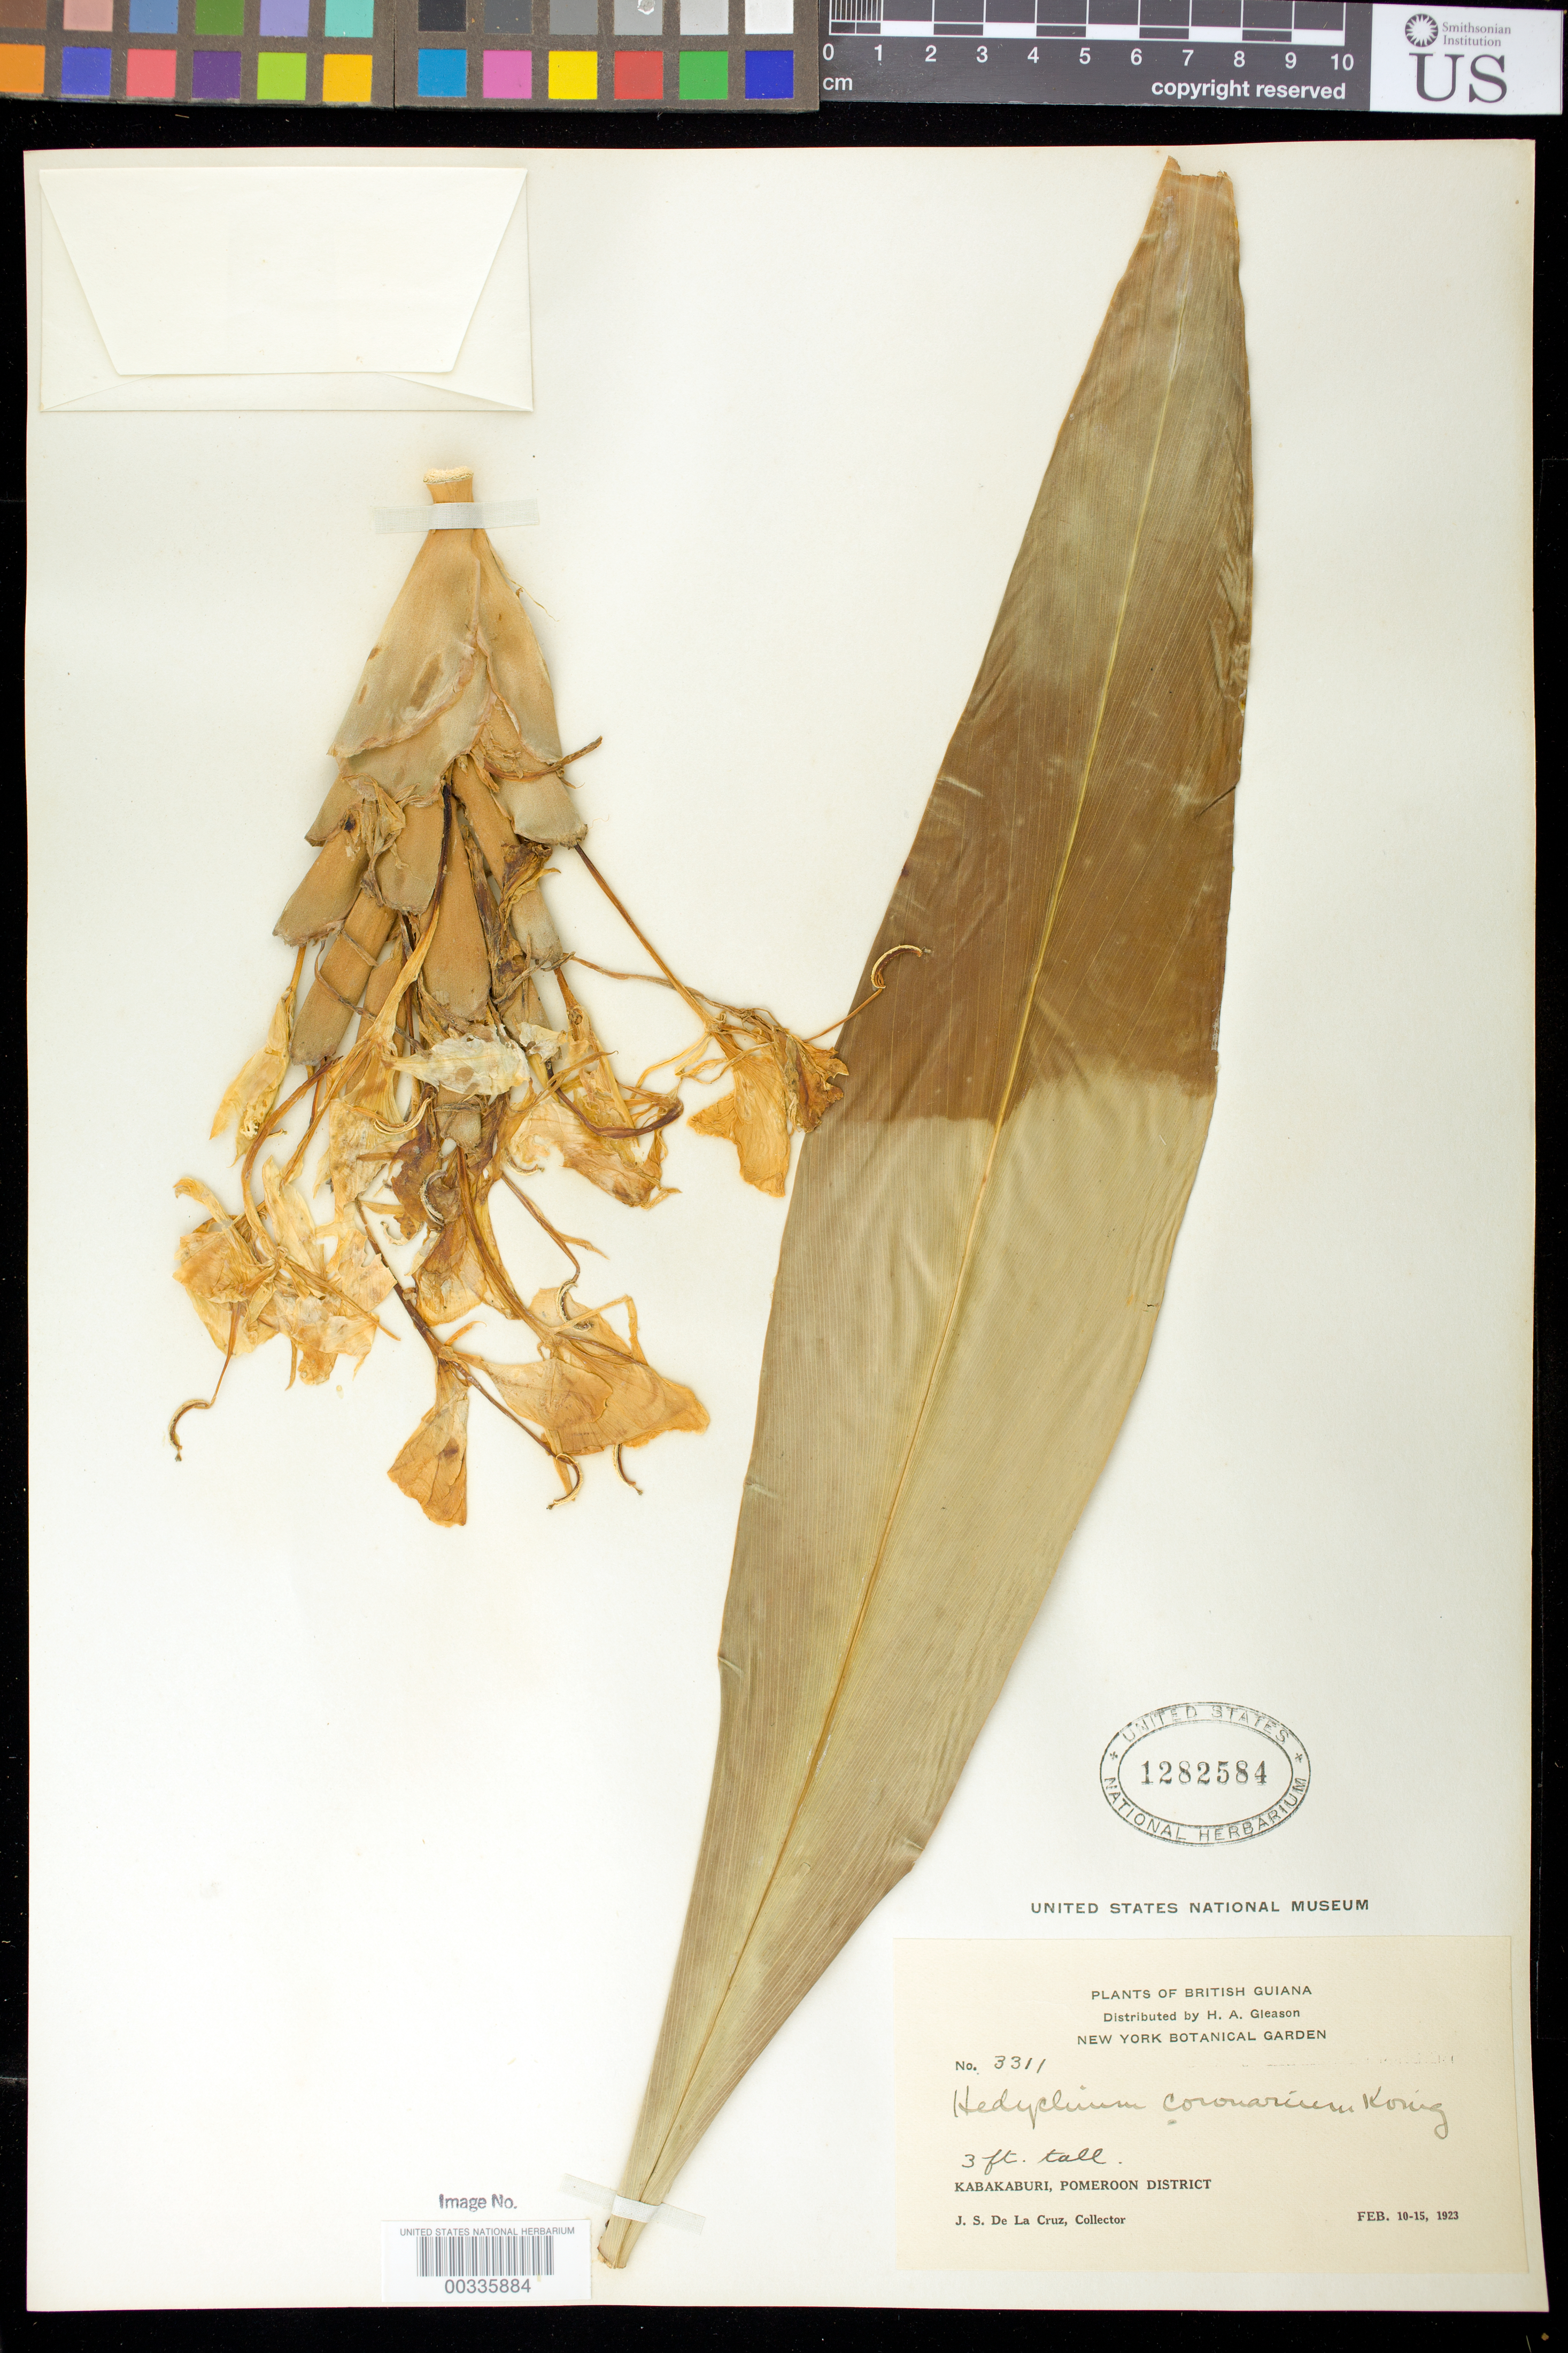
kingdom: Plantae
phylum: Tracheophyta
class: Liliopsida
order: Zingiberales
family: Zingiberaceae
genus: Hedychium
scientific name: Hedychium coronarium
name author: J. Koenig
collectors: J. S. de la Cruz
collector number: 3311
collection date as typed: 10 Feb 1923 to 15 Feb 1923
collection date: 1923-02-10/1923-02-15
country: Guyana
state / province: Pomeroon-Supenaam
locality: Kabakaburi, pomeroon district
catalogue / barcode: US 1282584